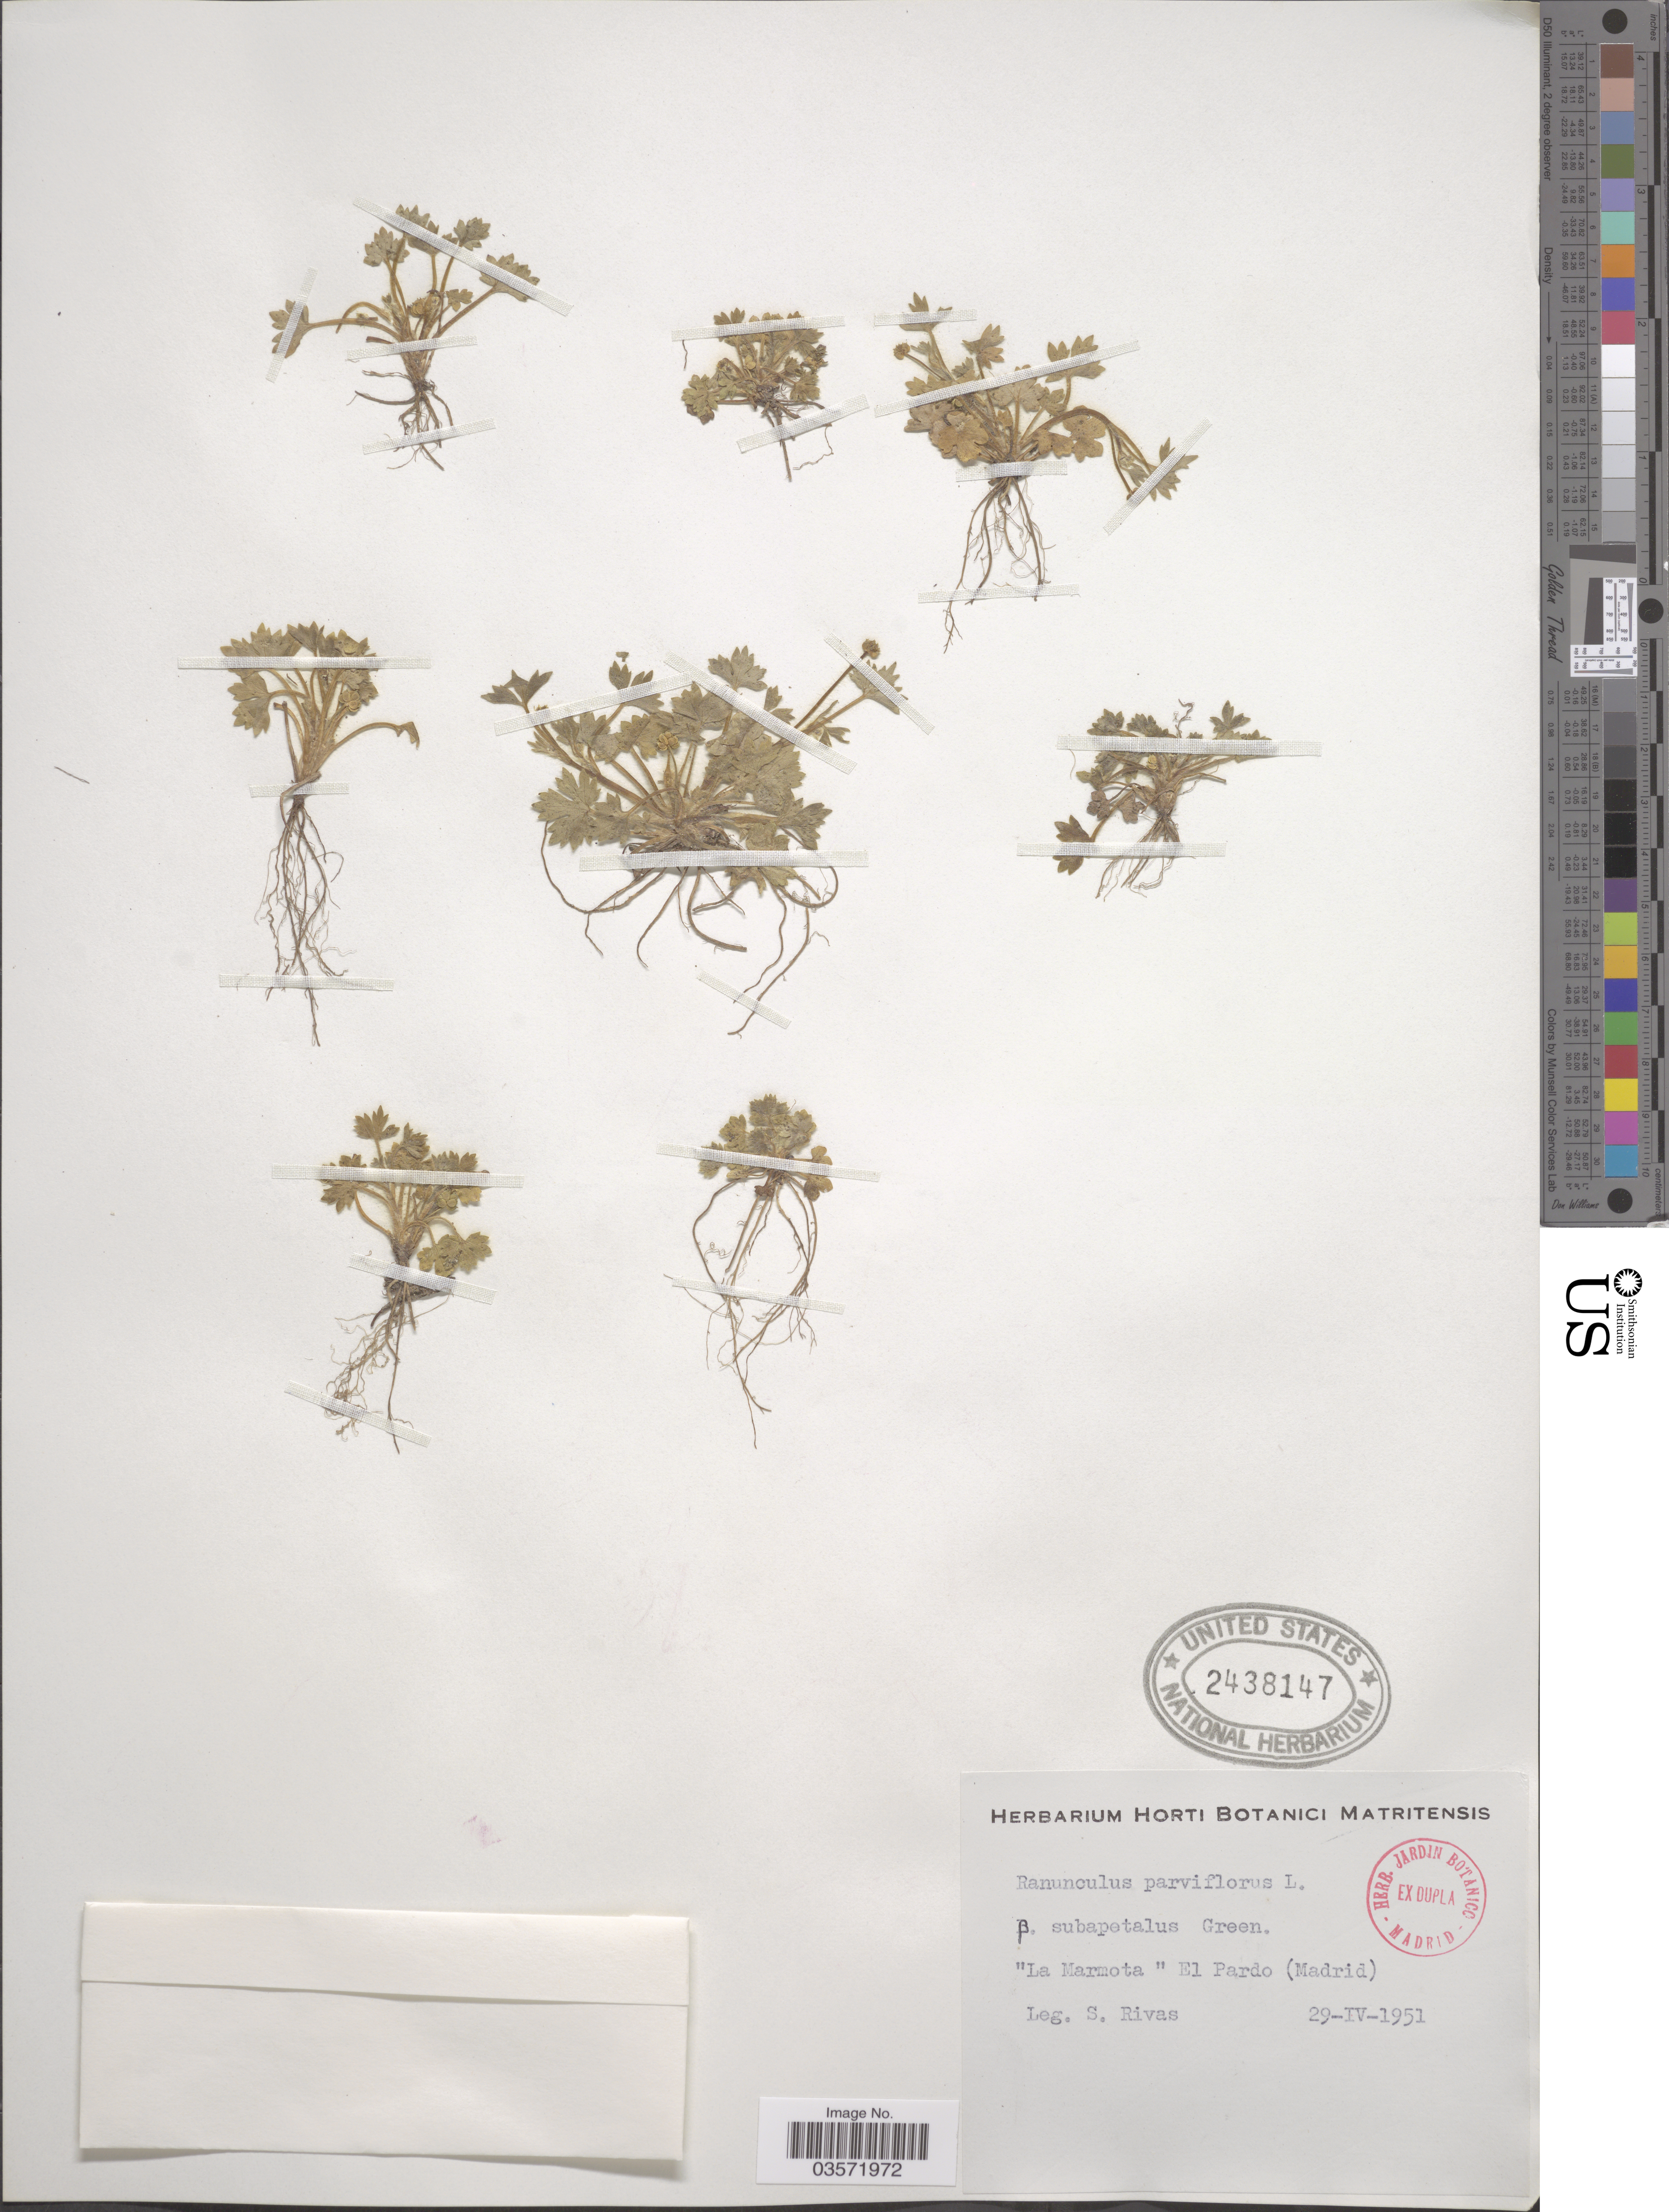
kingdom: Plantae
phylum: Tracheophyta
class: Magnoliopsida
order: Ranunculales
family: Ranunculaceae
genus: Ranunculus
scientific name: Ranunculus parviflorus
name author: L.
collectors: S. Rivas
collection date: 1951-04-29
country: Spain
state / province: Madrid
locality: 'La Marmota' El Pardo.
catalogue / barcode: US 2438147